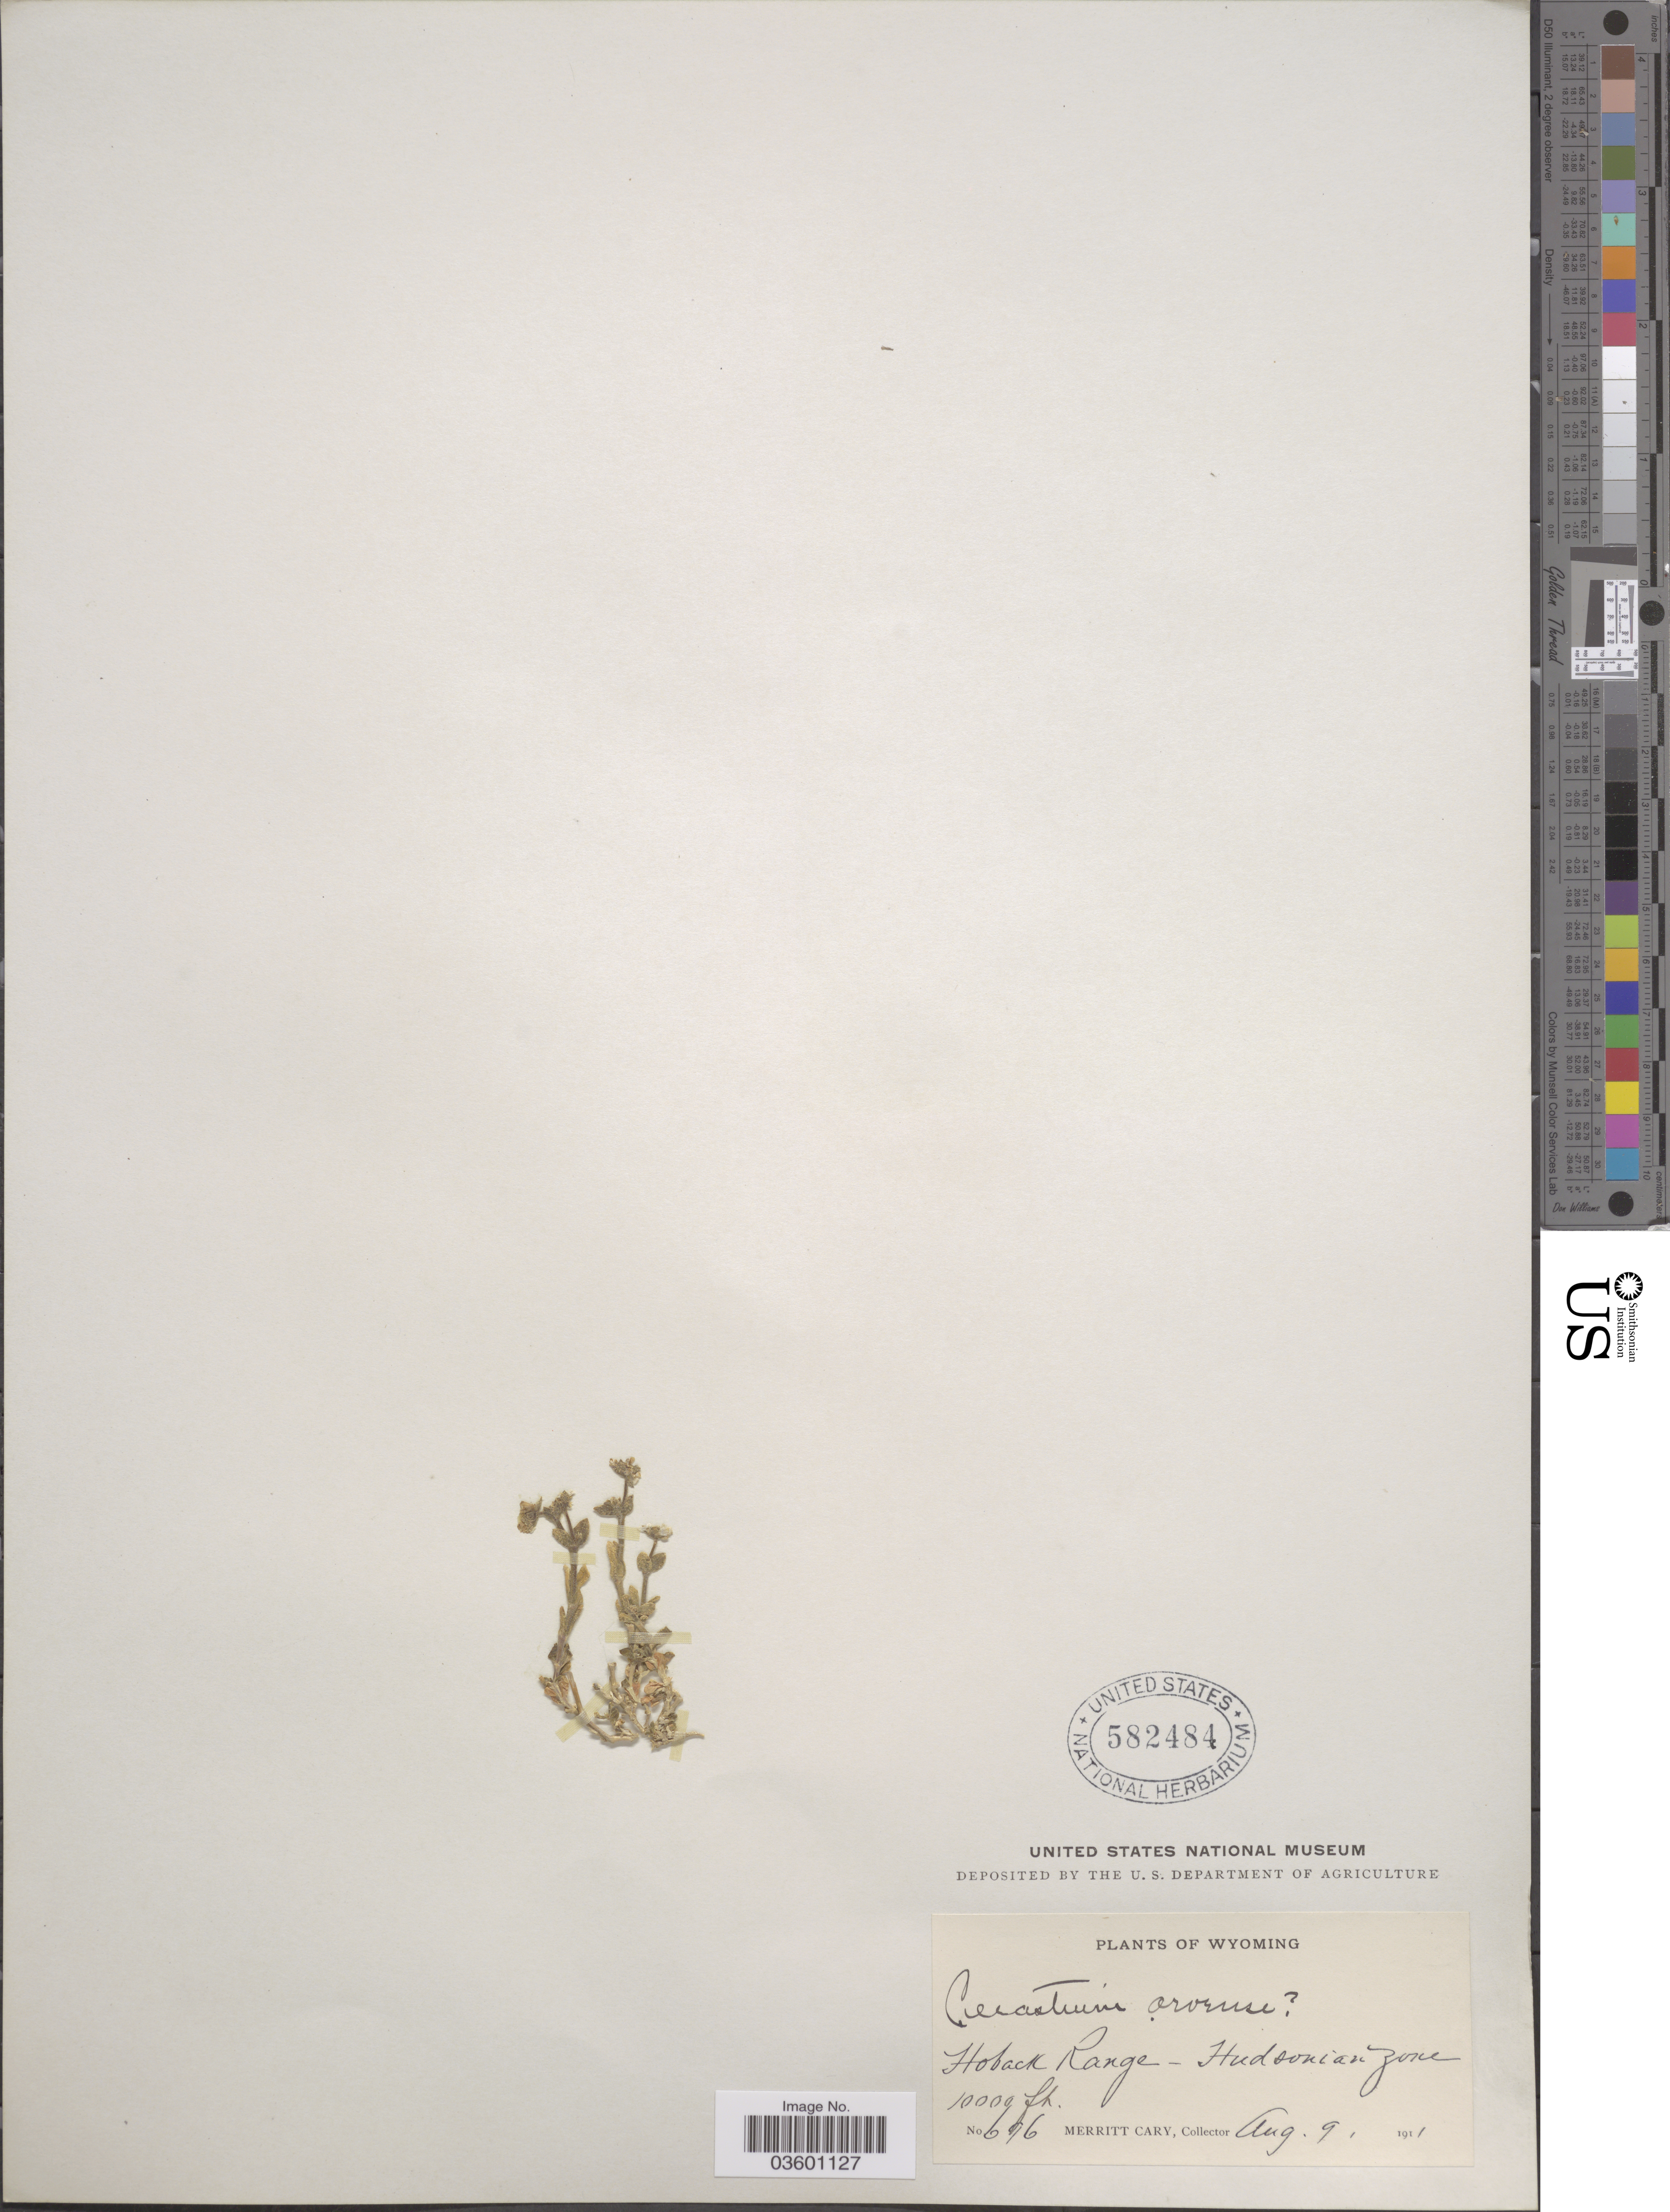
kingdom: Plantae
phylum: Tracheophyta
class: Magnoliopsida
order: Caryophyllales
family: Caryophyllaceae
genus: Cerastium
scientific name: Cerastium arvense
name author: L.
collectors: M. Cary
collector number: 696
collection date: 1911-08-09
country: United States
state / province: Wyoming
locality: Hoback Range - Hudsonian Zone.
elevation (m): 3048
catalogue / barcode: US 582484